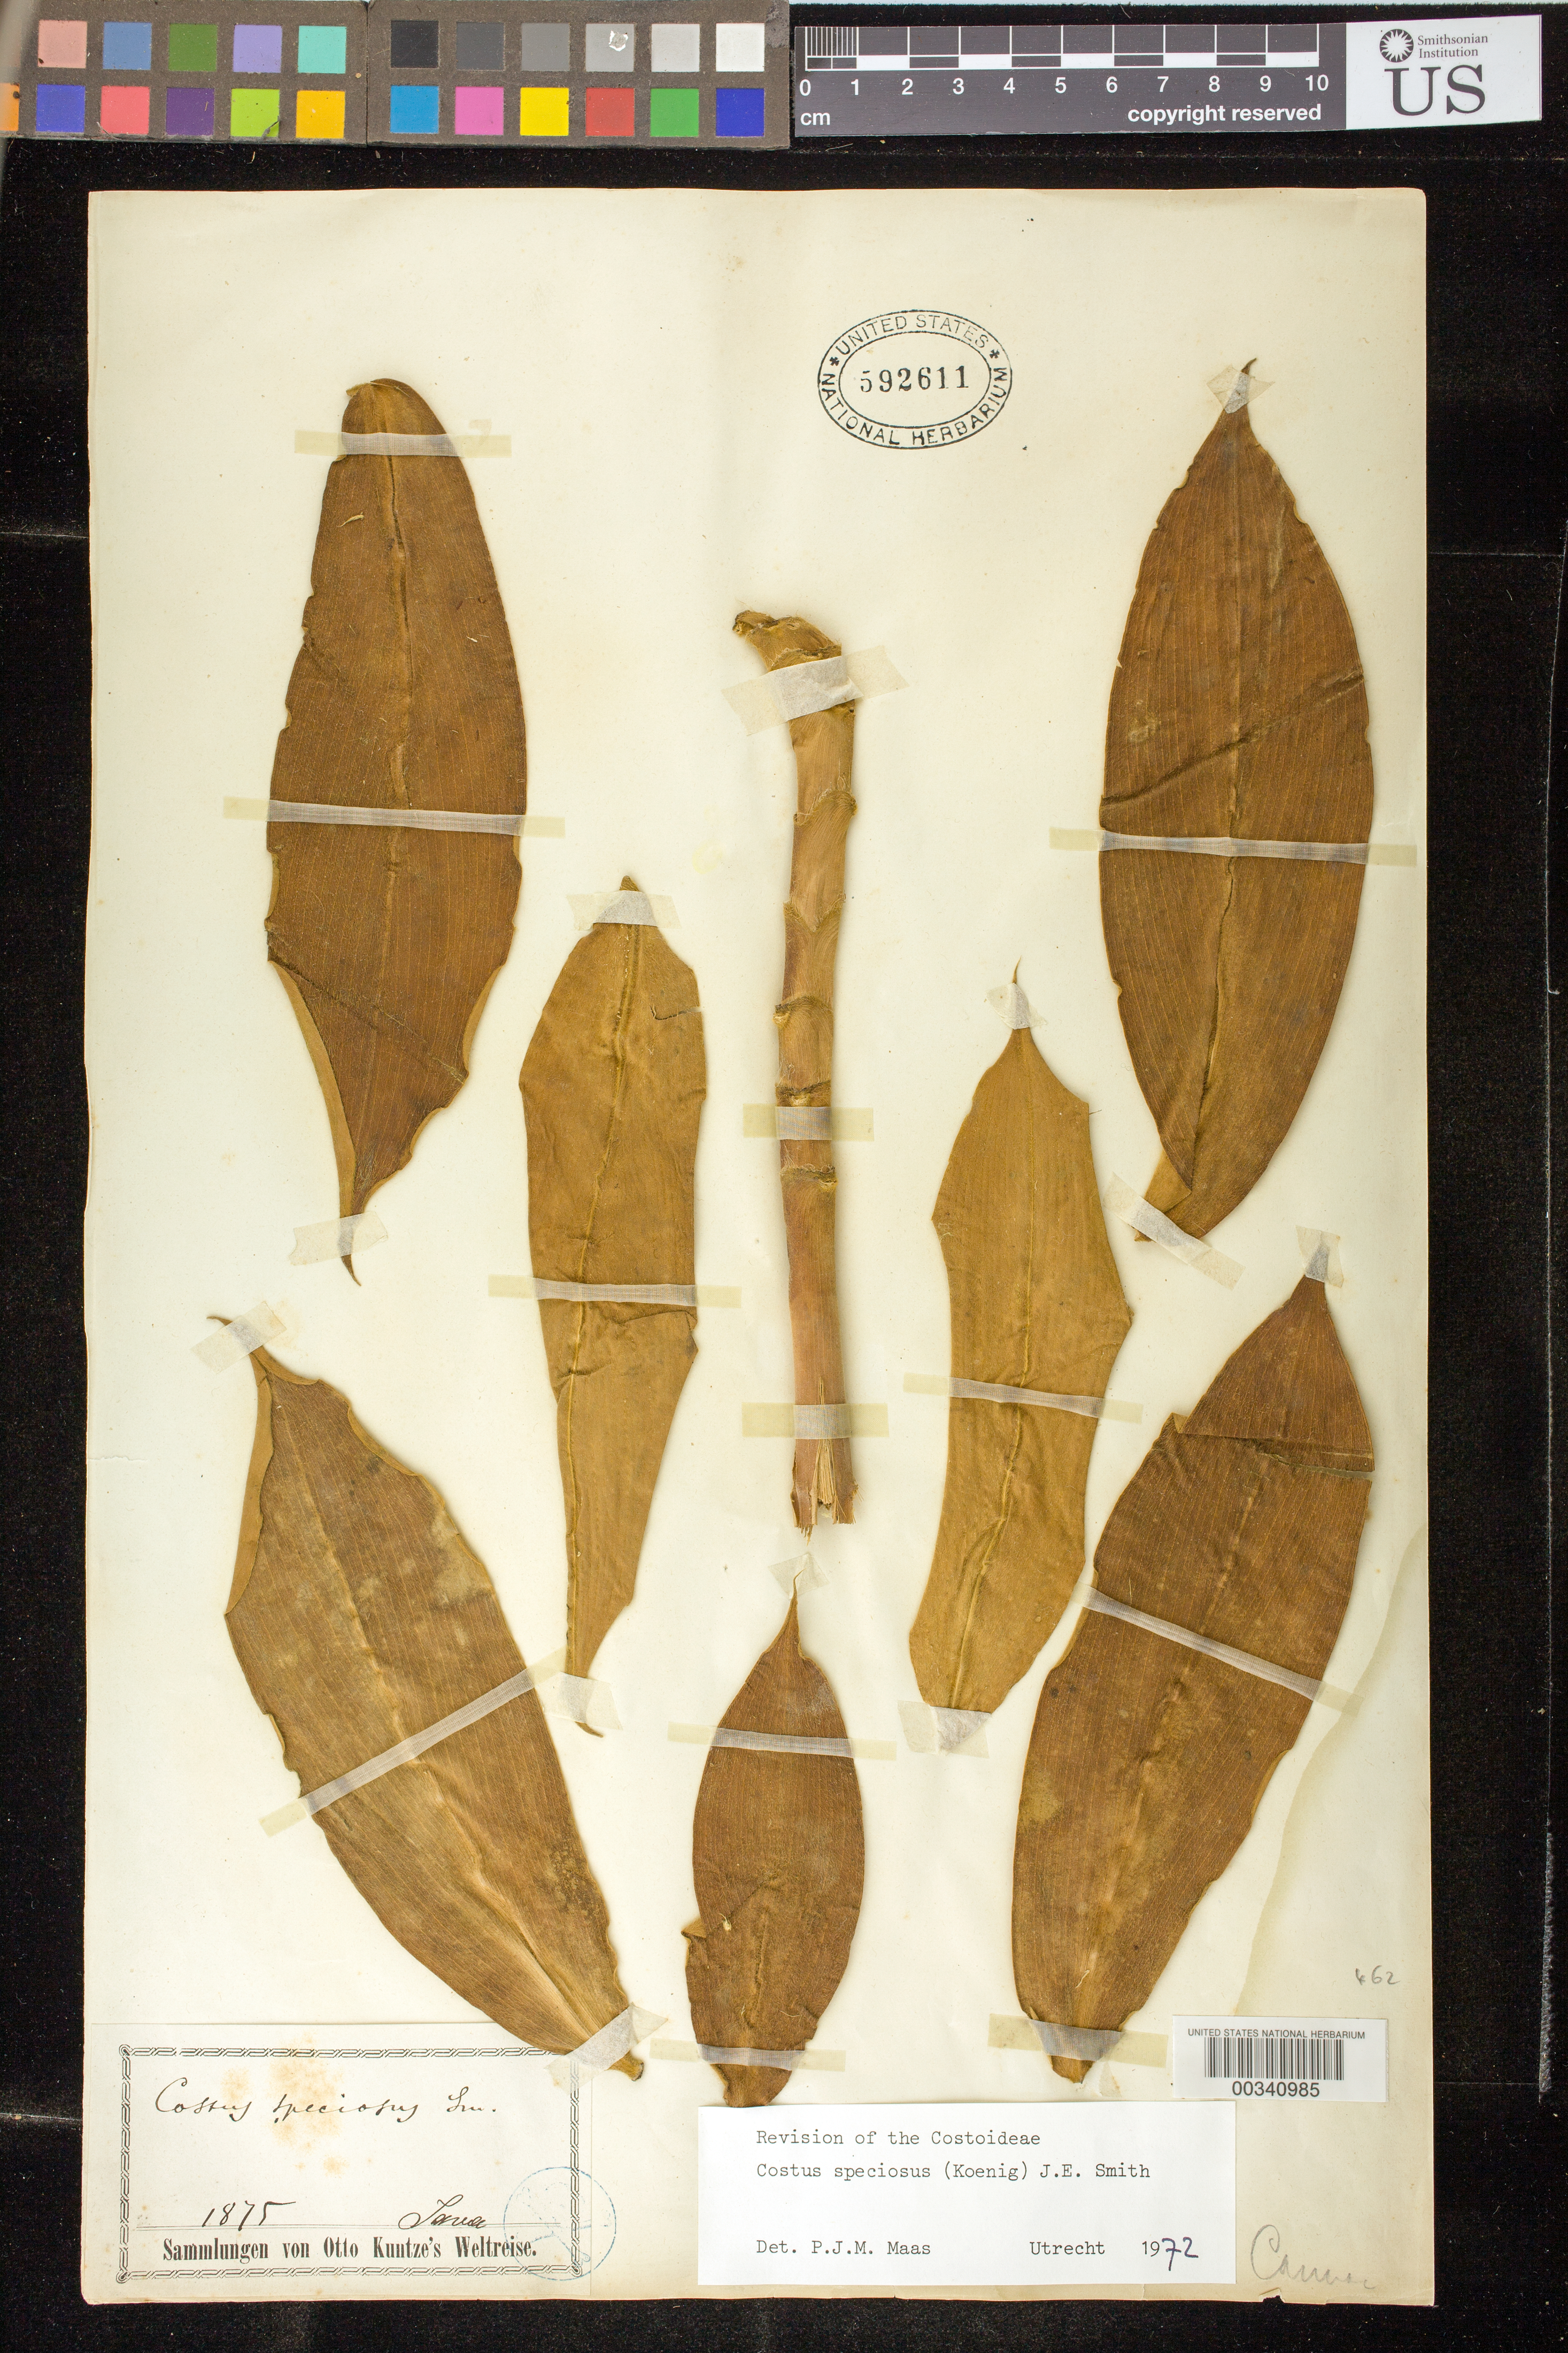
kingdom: Plantae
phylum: Tracheophyta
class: Liliopsida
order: Zingiberales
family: Costaceae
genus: Hellenia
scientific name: Hellenia speciosa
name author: (J. Koenig) S.R. Dutta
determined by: Wagner, W. L., (BOT), Smithsonian Institution - National Museum of Natural History (UNITED STATES)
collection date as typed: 1875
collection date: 1875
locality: Laude ?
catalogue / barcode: US 592611